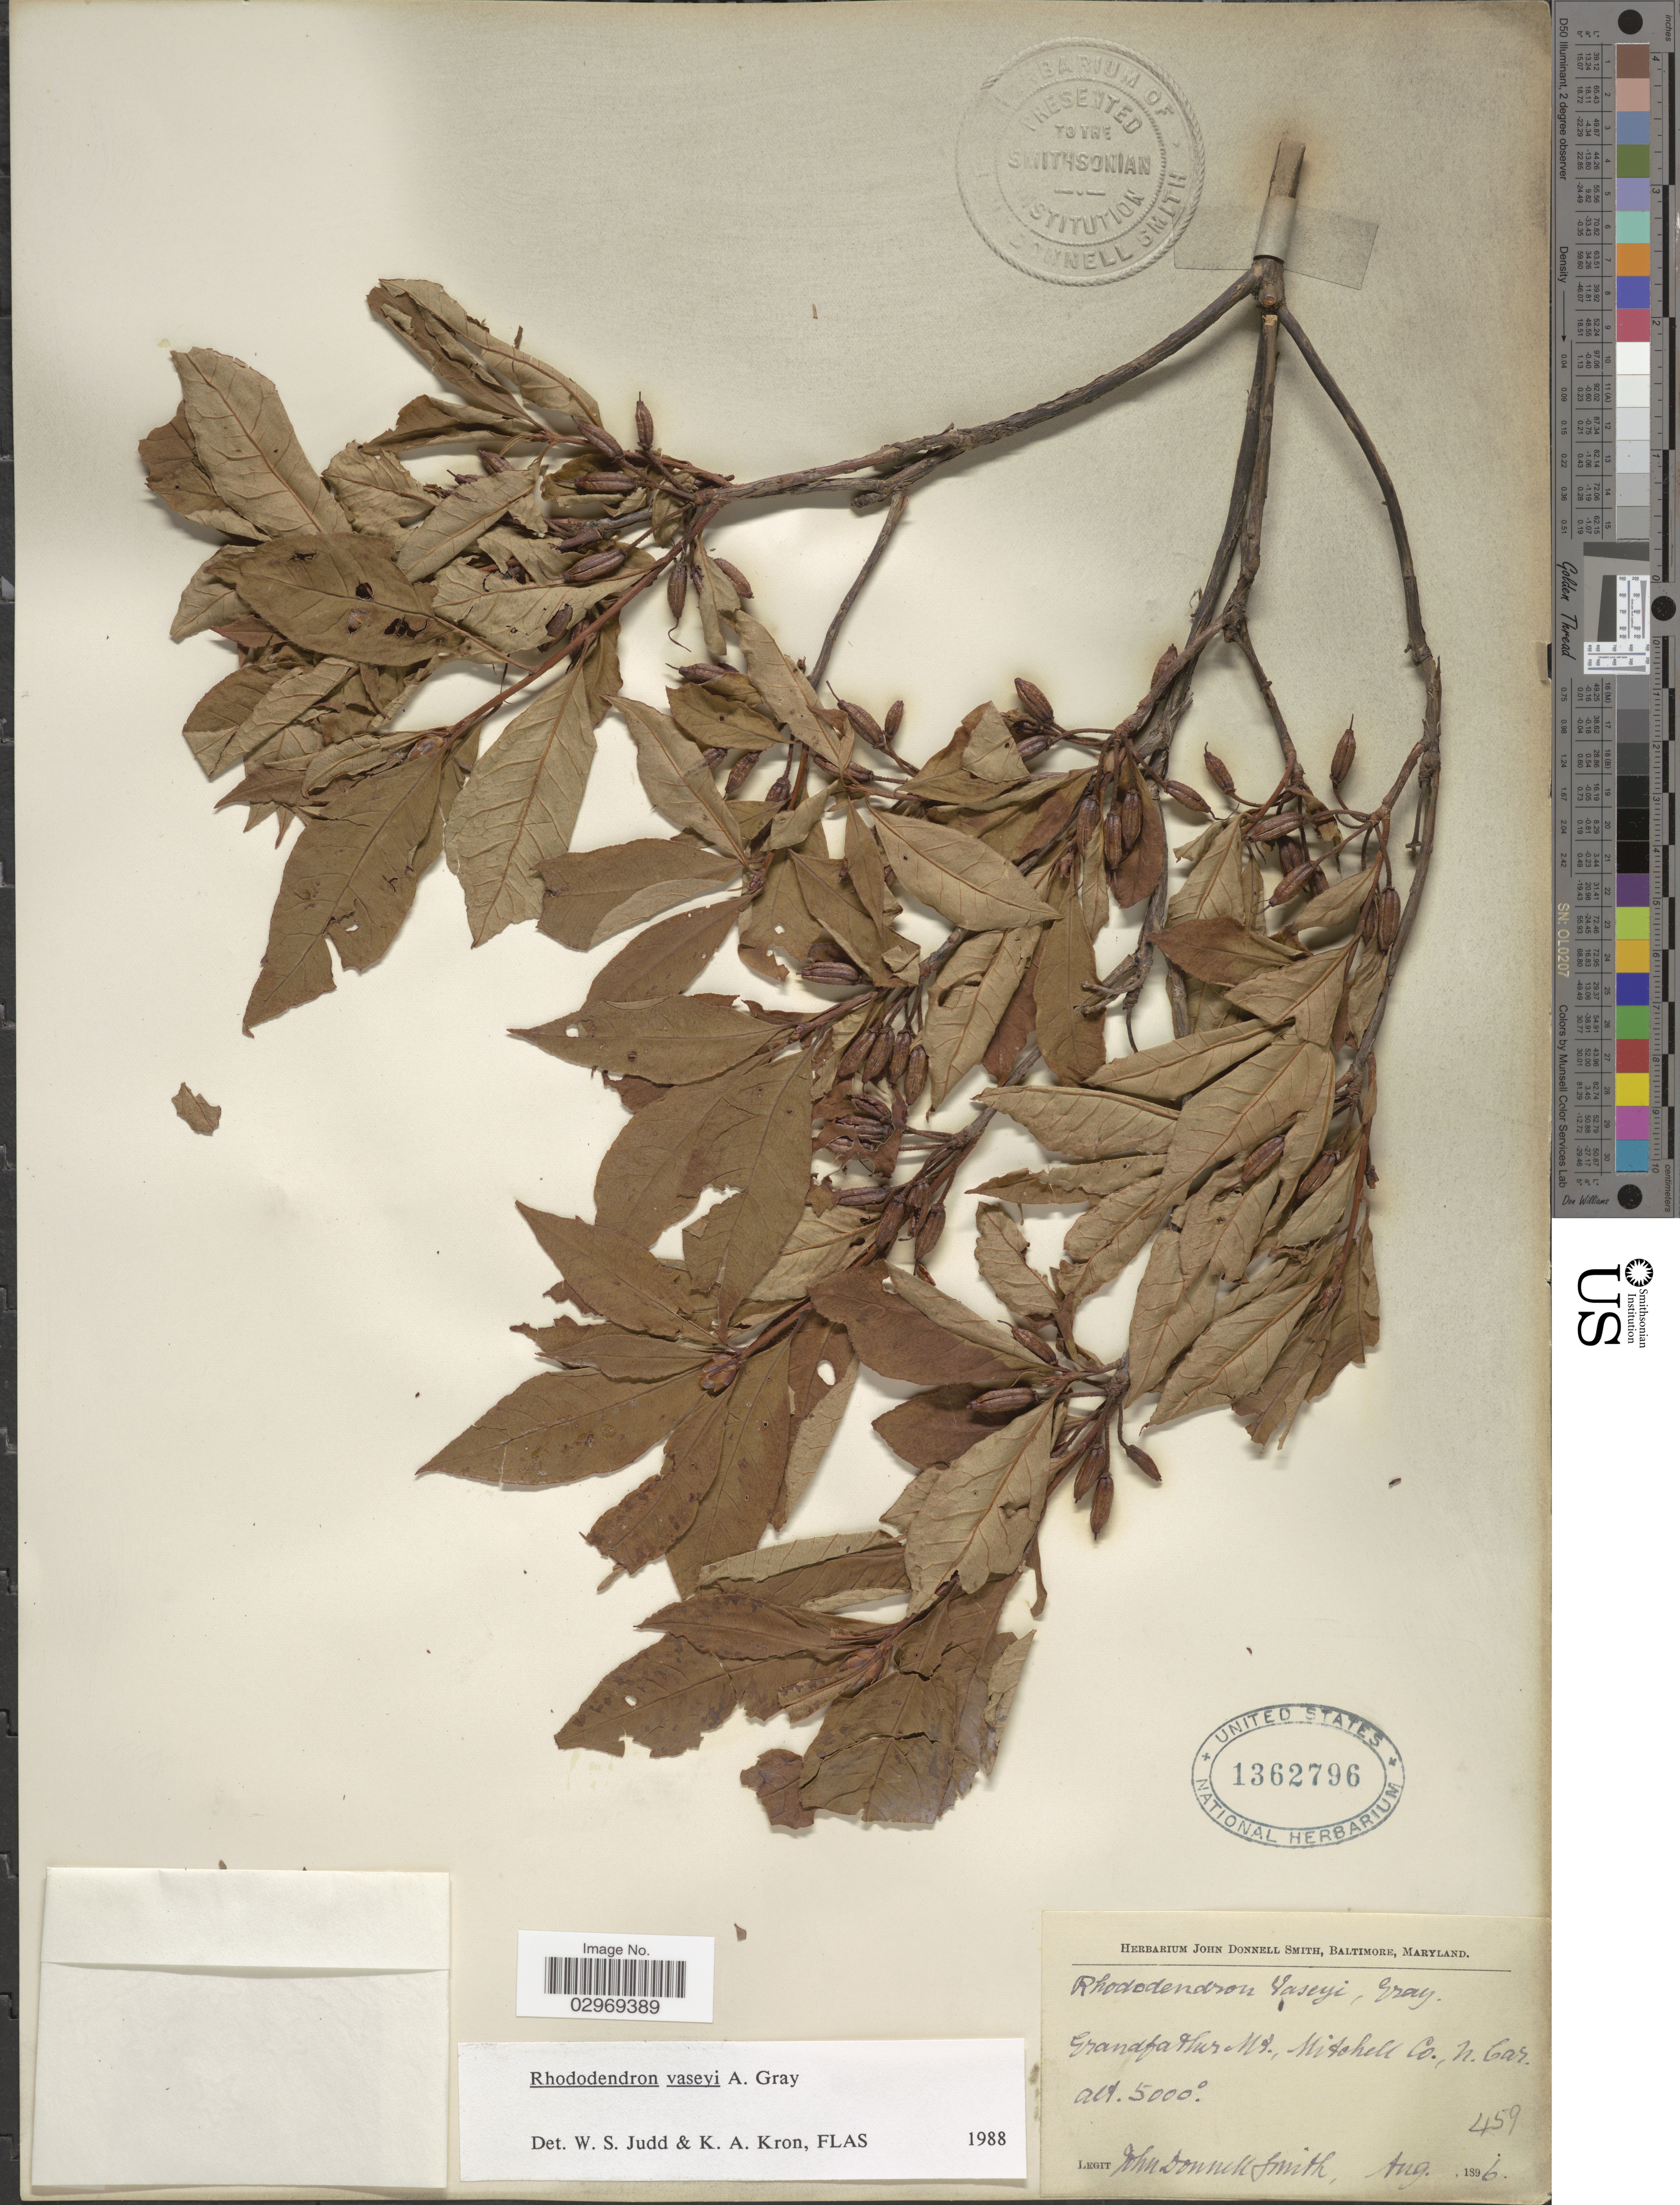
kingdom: Plantae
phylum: Tracheophyta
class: Magnoliopsida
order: Ericales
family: Ericaceae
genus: Rhododendron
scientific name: Rhododendron vaseyi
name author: A. Gray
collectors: J. Donnell Smith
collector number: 459?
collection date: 1896-08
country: United States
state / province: North Carolina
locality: Grandfather Mt., Mitchell Co.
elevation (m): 1524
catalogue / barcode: US 1362796